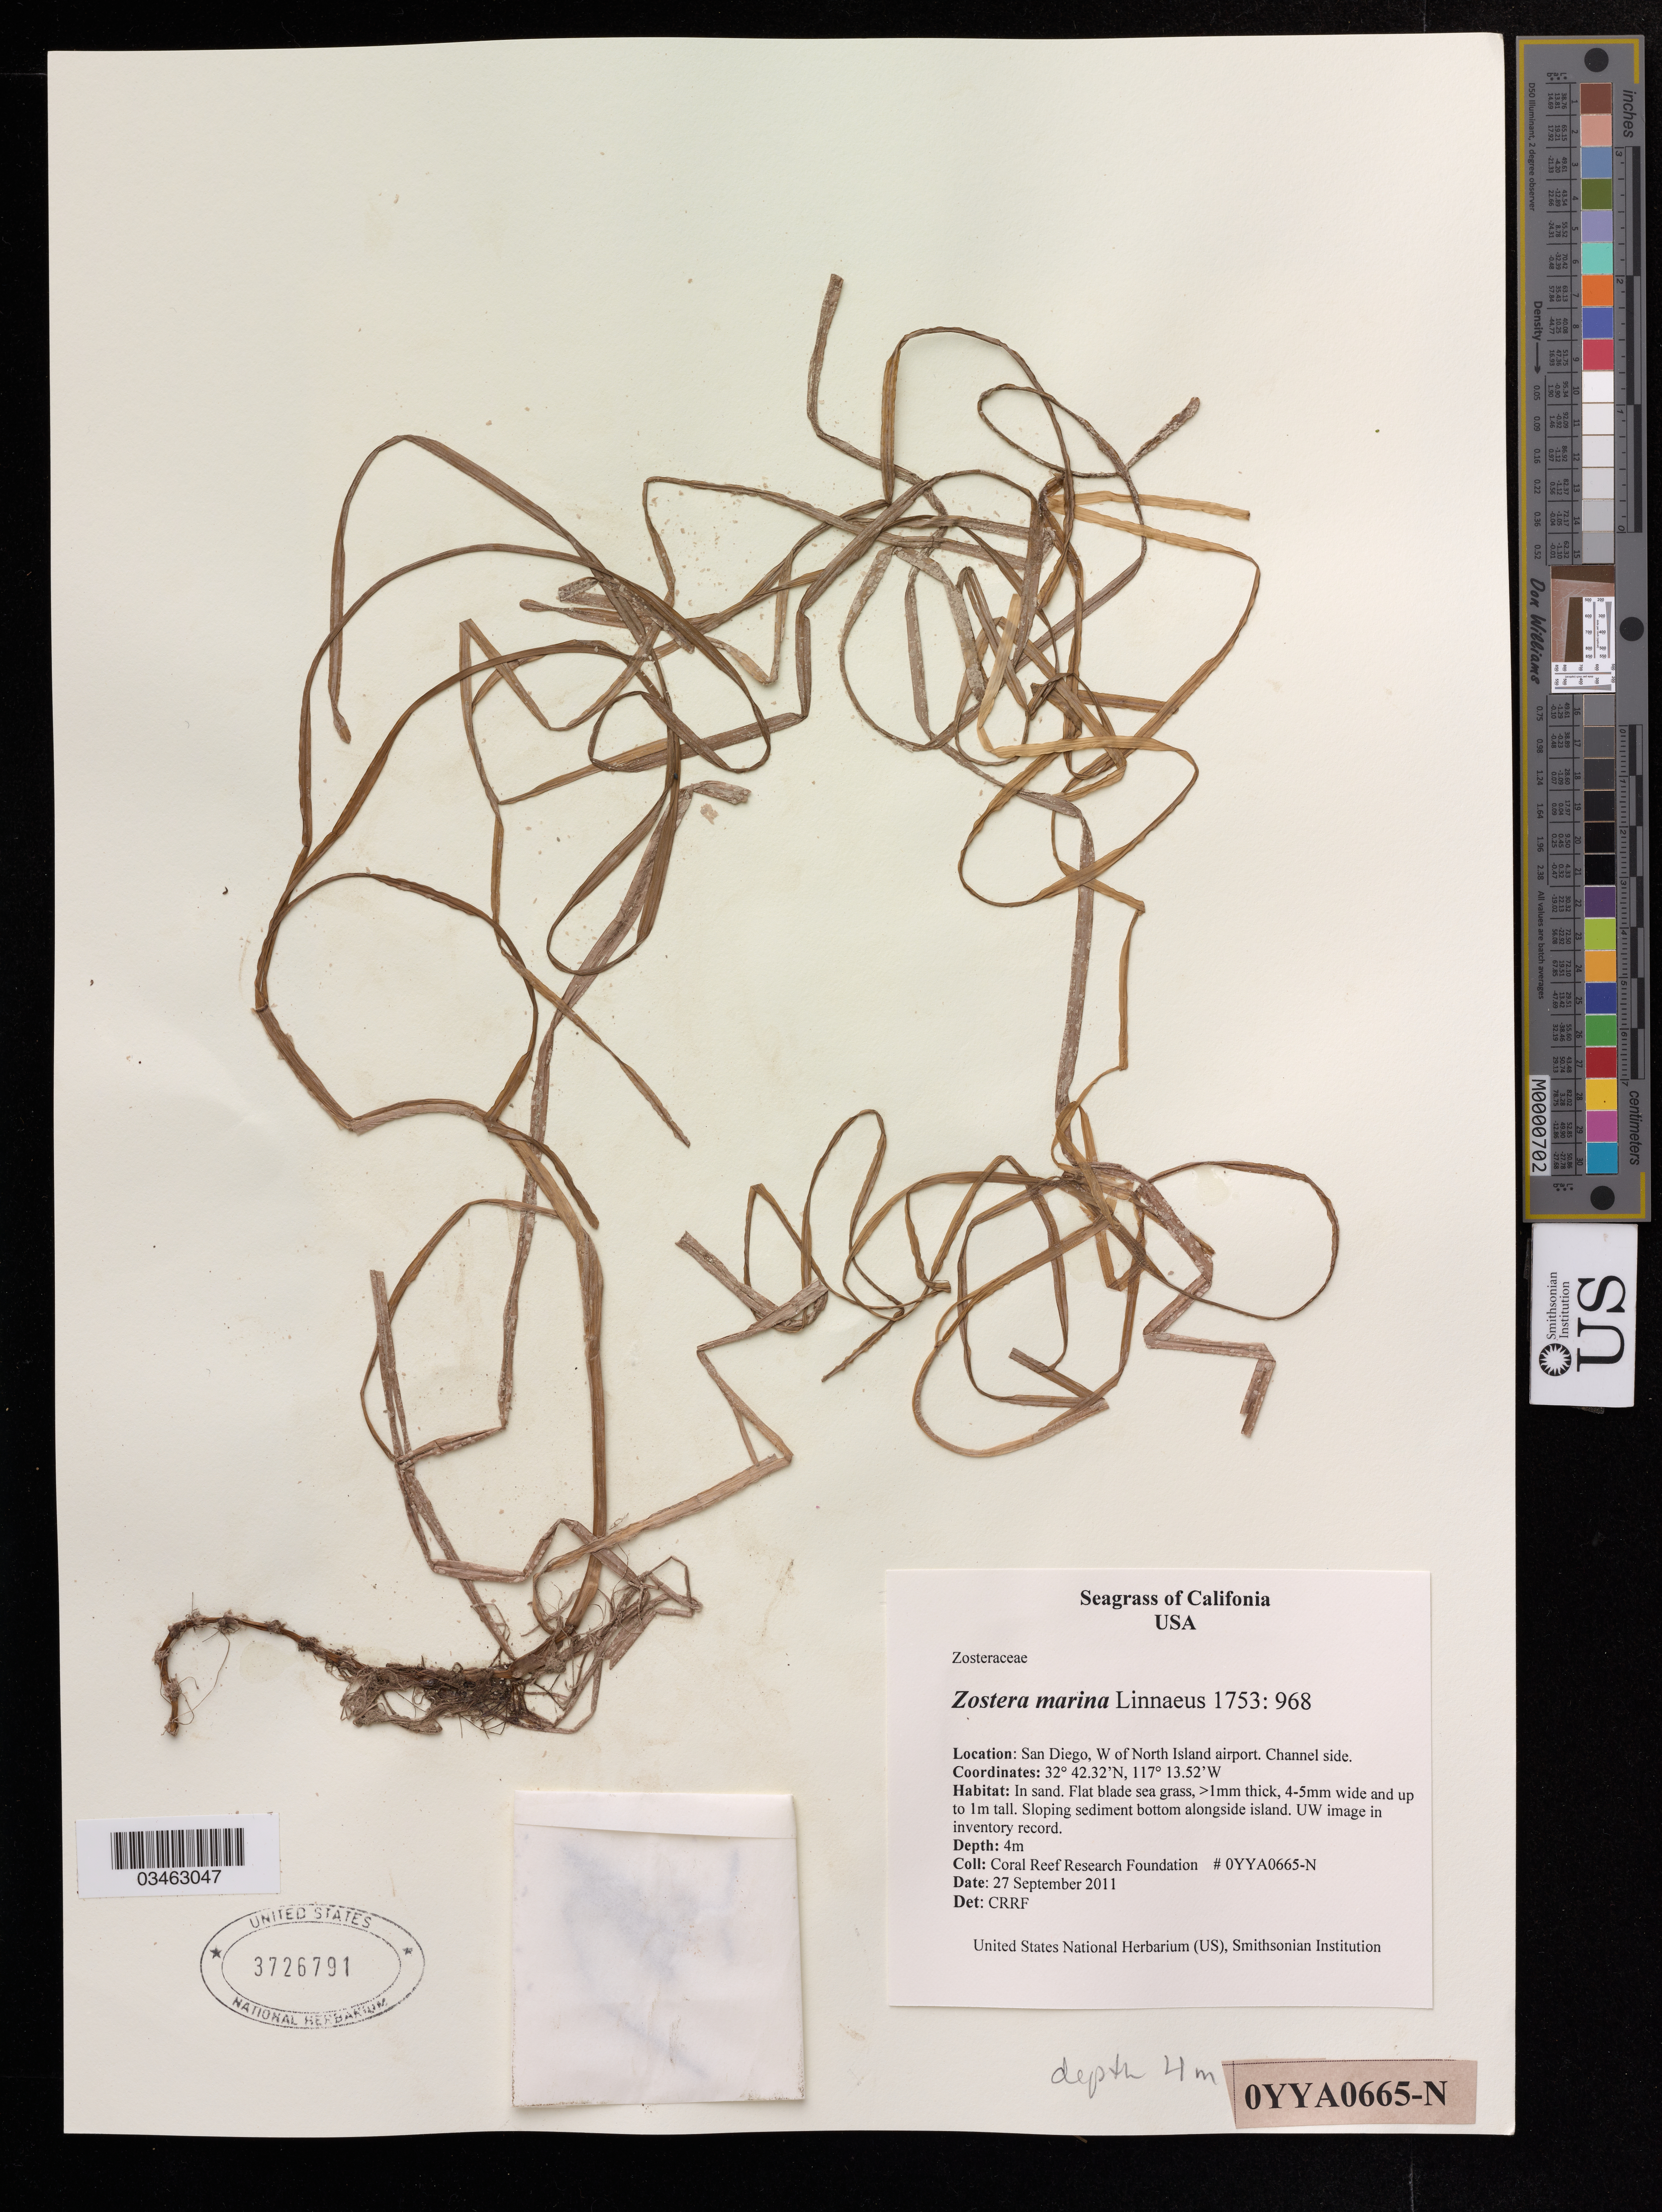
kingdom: Plantae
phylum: Tracheophyta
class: Liliopsida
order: Alismatales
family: Zosteraceae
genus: Zostera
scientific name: Zostera marina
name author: L.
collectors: Coral Reef Research Foundation (CRRF)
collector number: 0YYA0665-N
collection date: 2011-09-23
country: United States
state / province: California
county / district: San Diego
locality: W of North Island airport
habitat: Channel side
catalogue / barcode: US 3726791